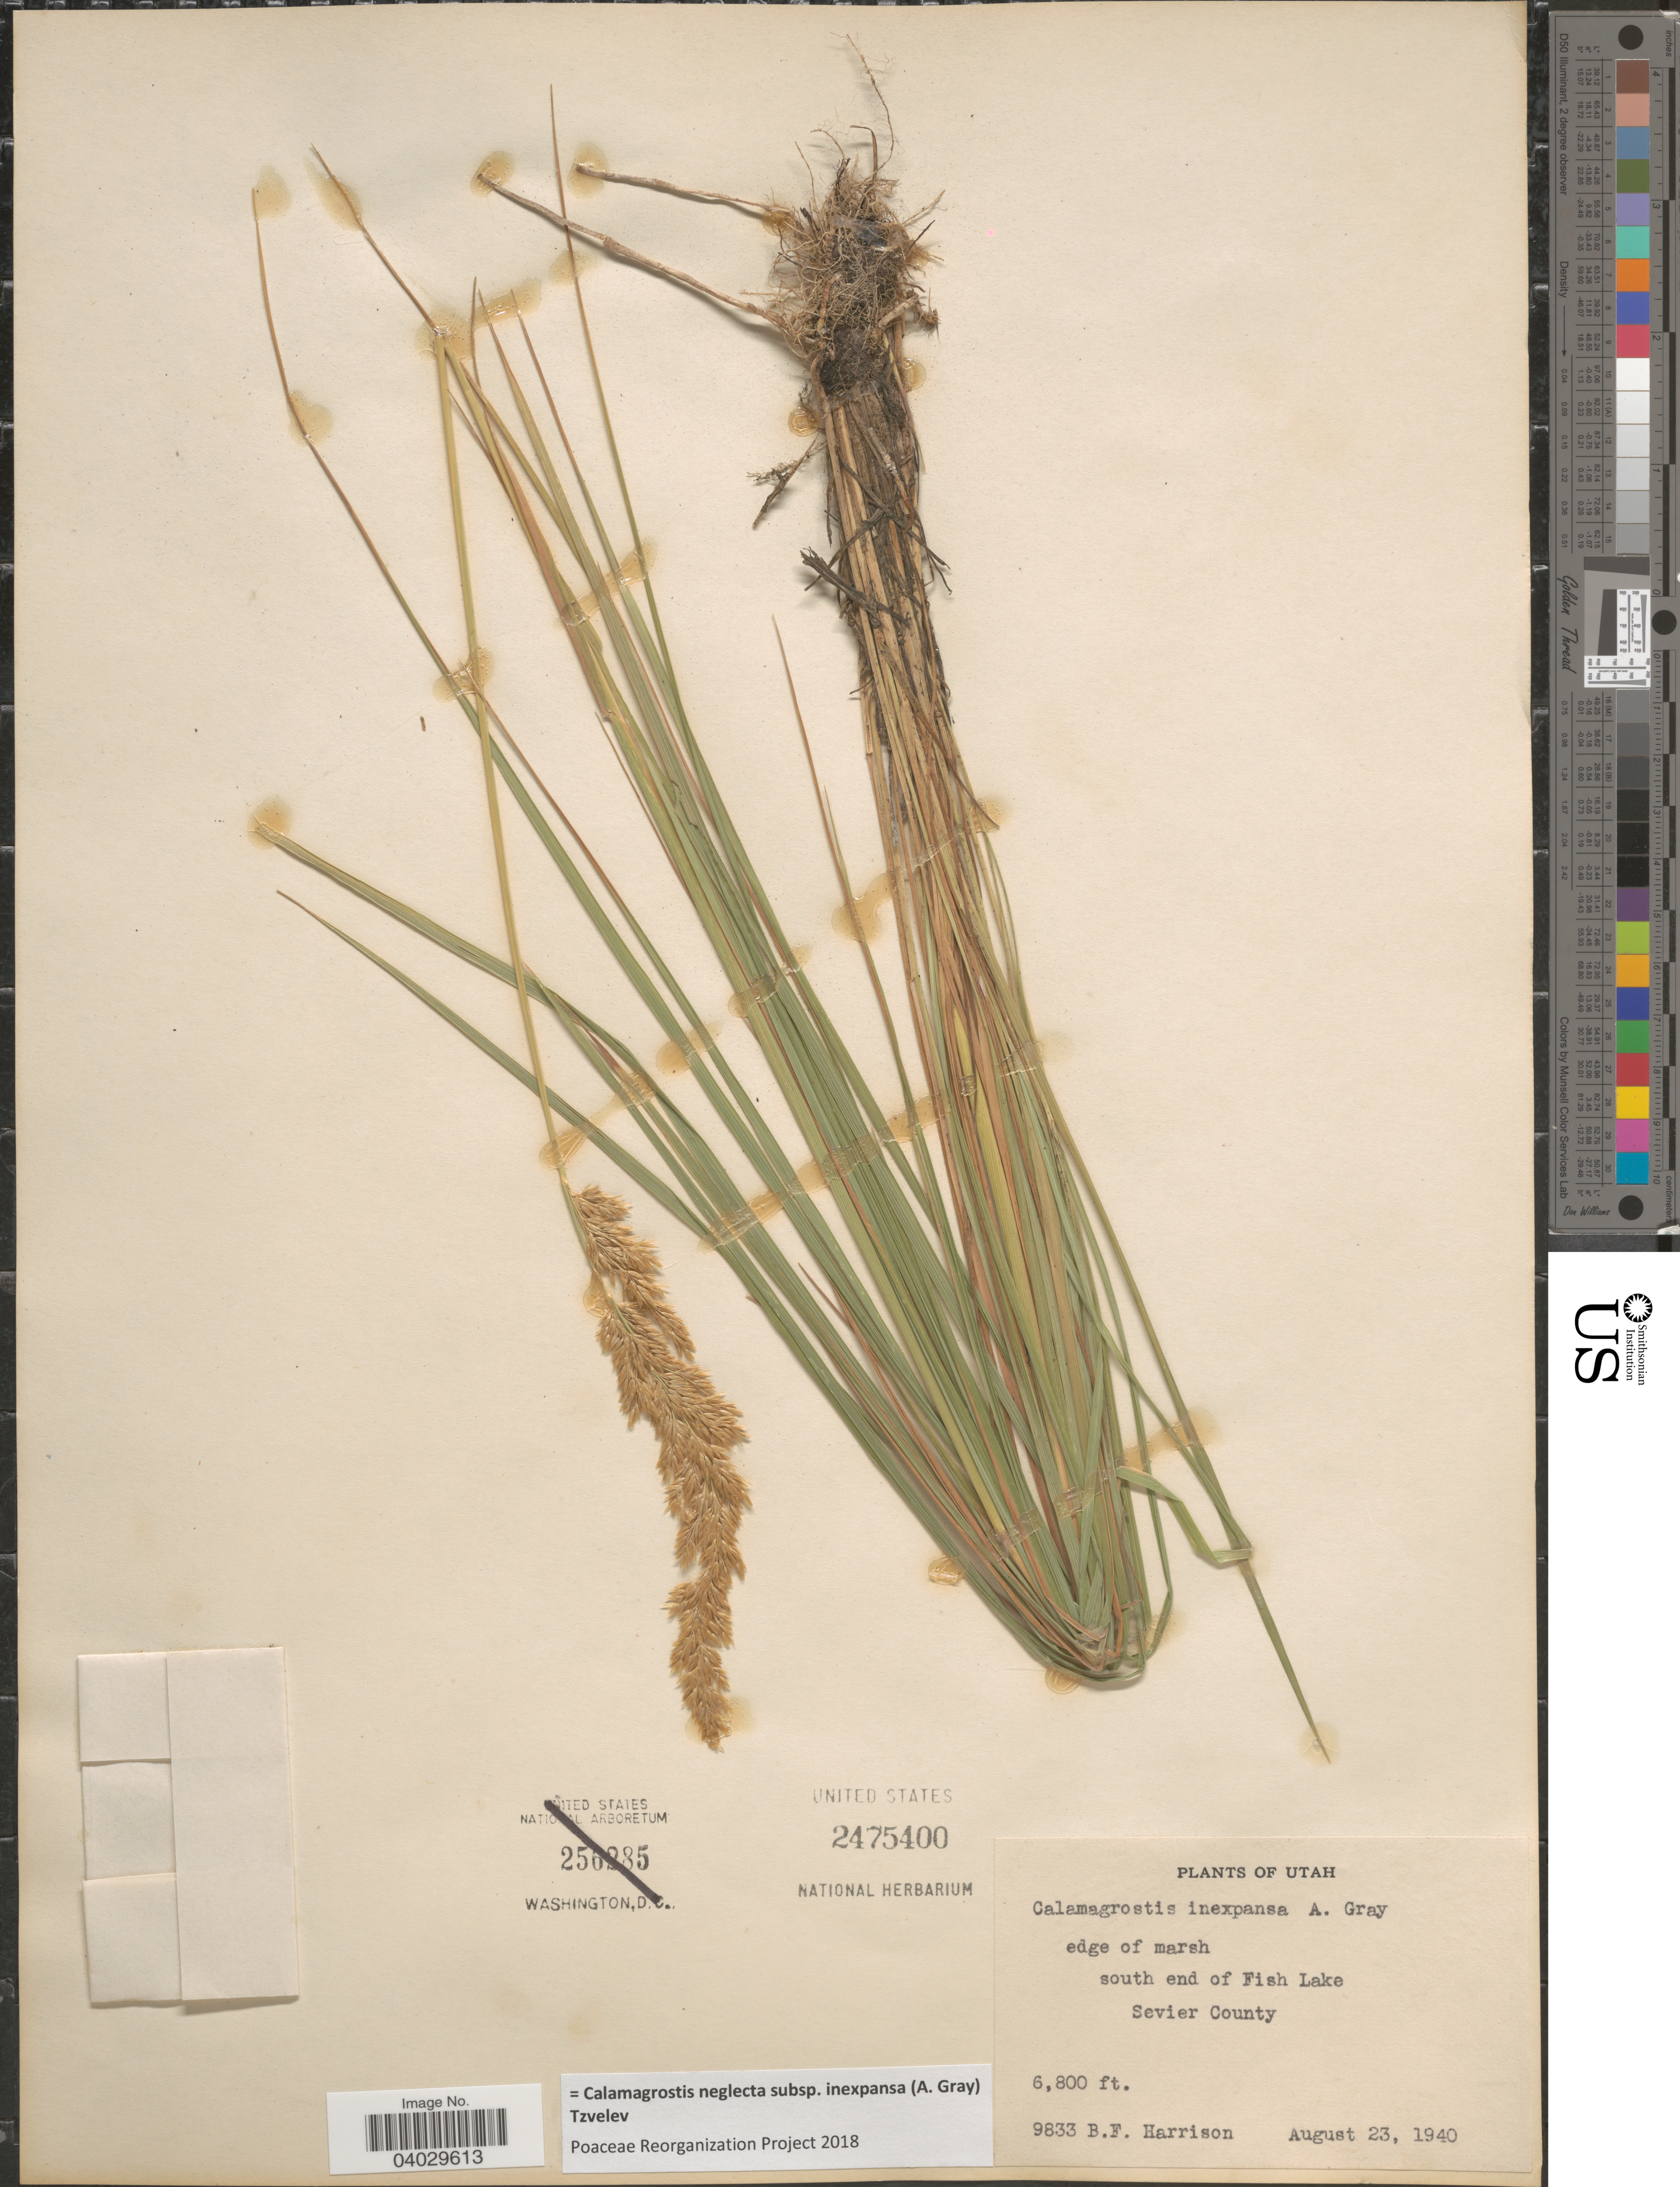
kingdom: Plantae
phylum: Tracheophyta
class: Liliopsida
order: Poales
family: Poaceae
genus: Calamagrostis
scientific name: Calamagrostis neglecta subsp. inexpansa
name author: (A. Gray) Tzvelev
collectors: B. F. Harrison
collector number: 9833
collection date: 1940-08-23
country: United States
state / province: Utah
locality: Edge of marsh. South end of Fish Lake. Sevier County.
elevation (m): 2073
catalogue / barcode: US 2475400